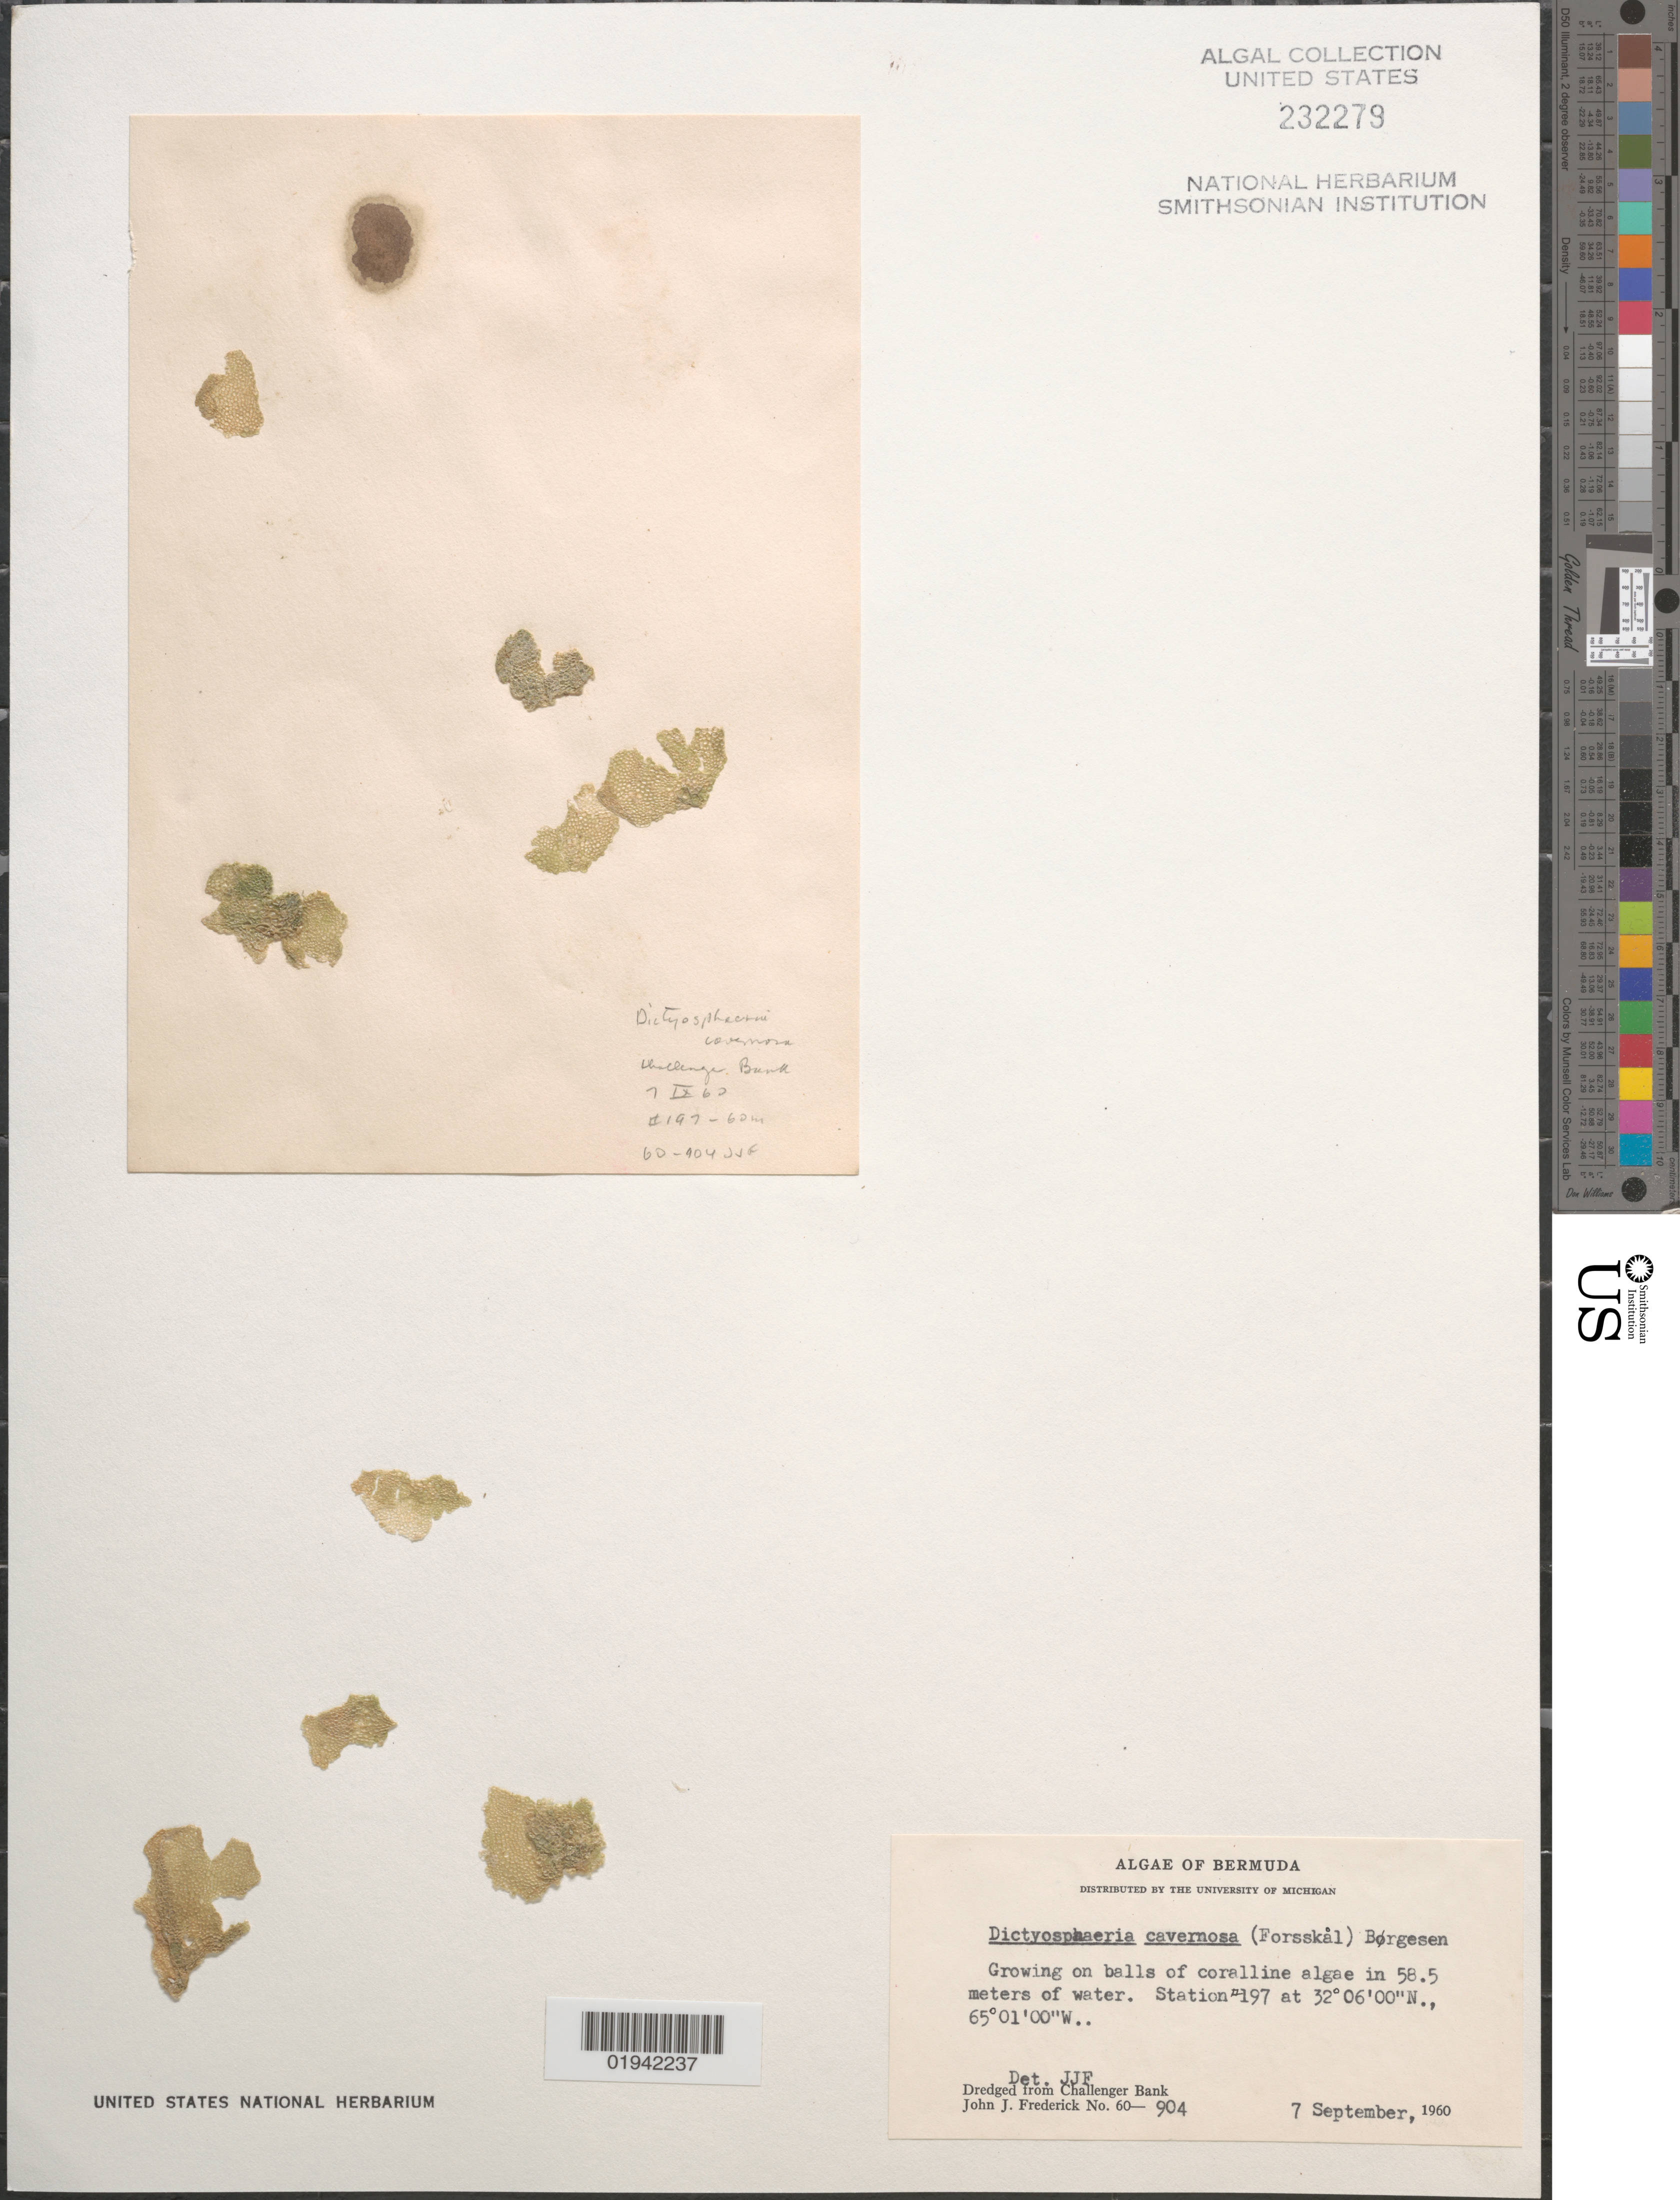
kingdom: Plantae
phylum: Chlorophyta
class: Ulvophyceae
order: Siphonocladales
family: Siphonocladaceae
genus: Dictyosphaeria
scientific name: Dictyosphaeria cavernosa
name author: (Forssk.) Børgesen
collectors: J. Frederick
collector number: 60-904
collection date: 1960-09-07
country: Bermuda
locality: Station #197. Dredged from Challenger Bank.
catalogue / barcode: US 322279